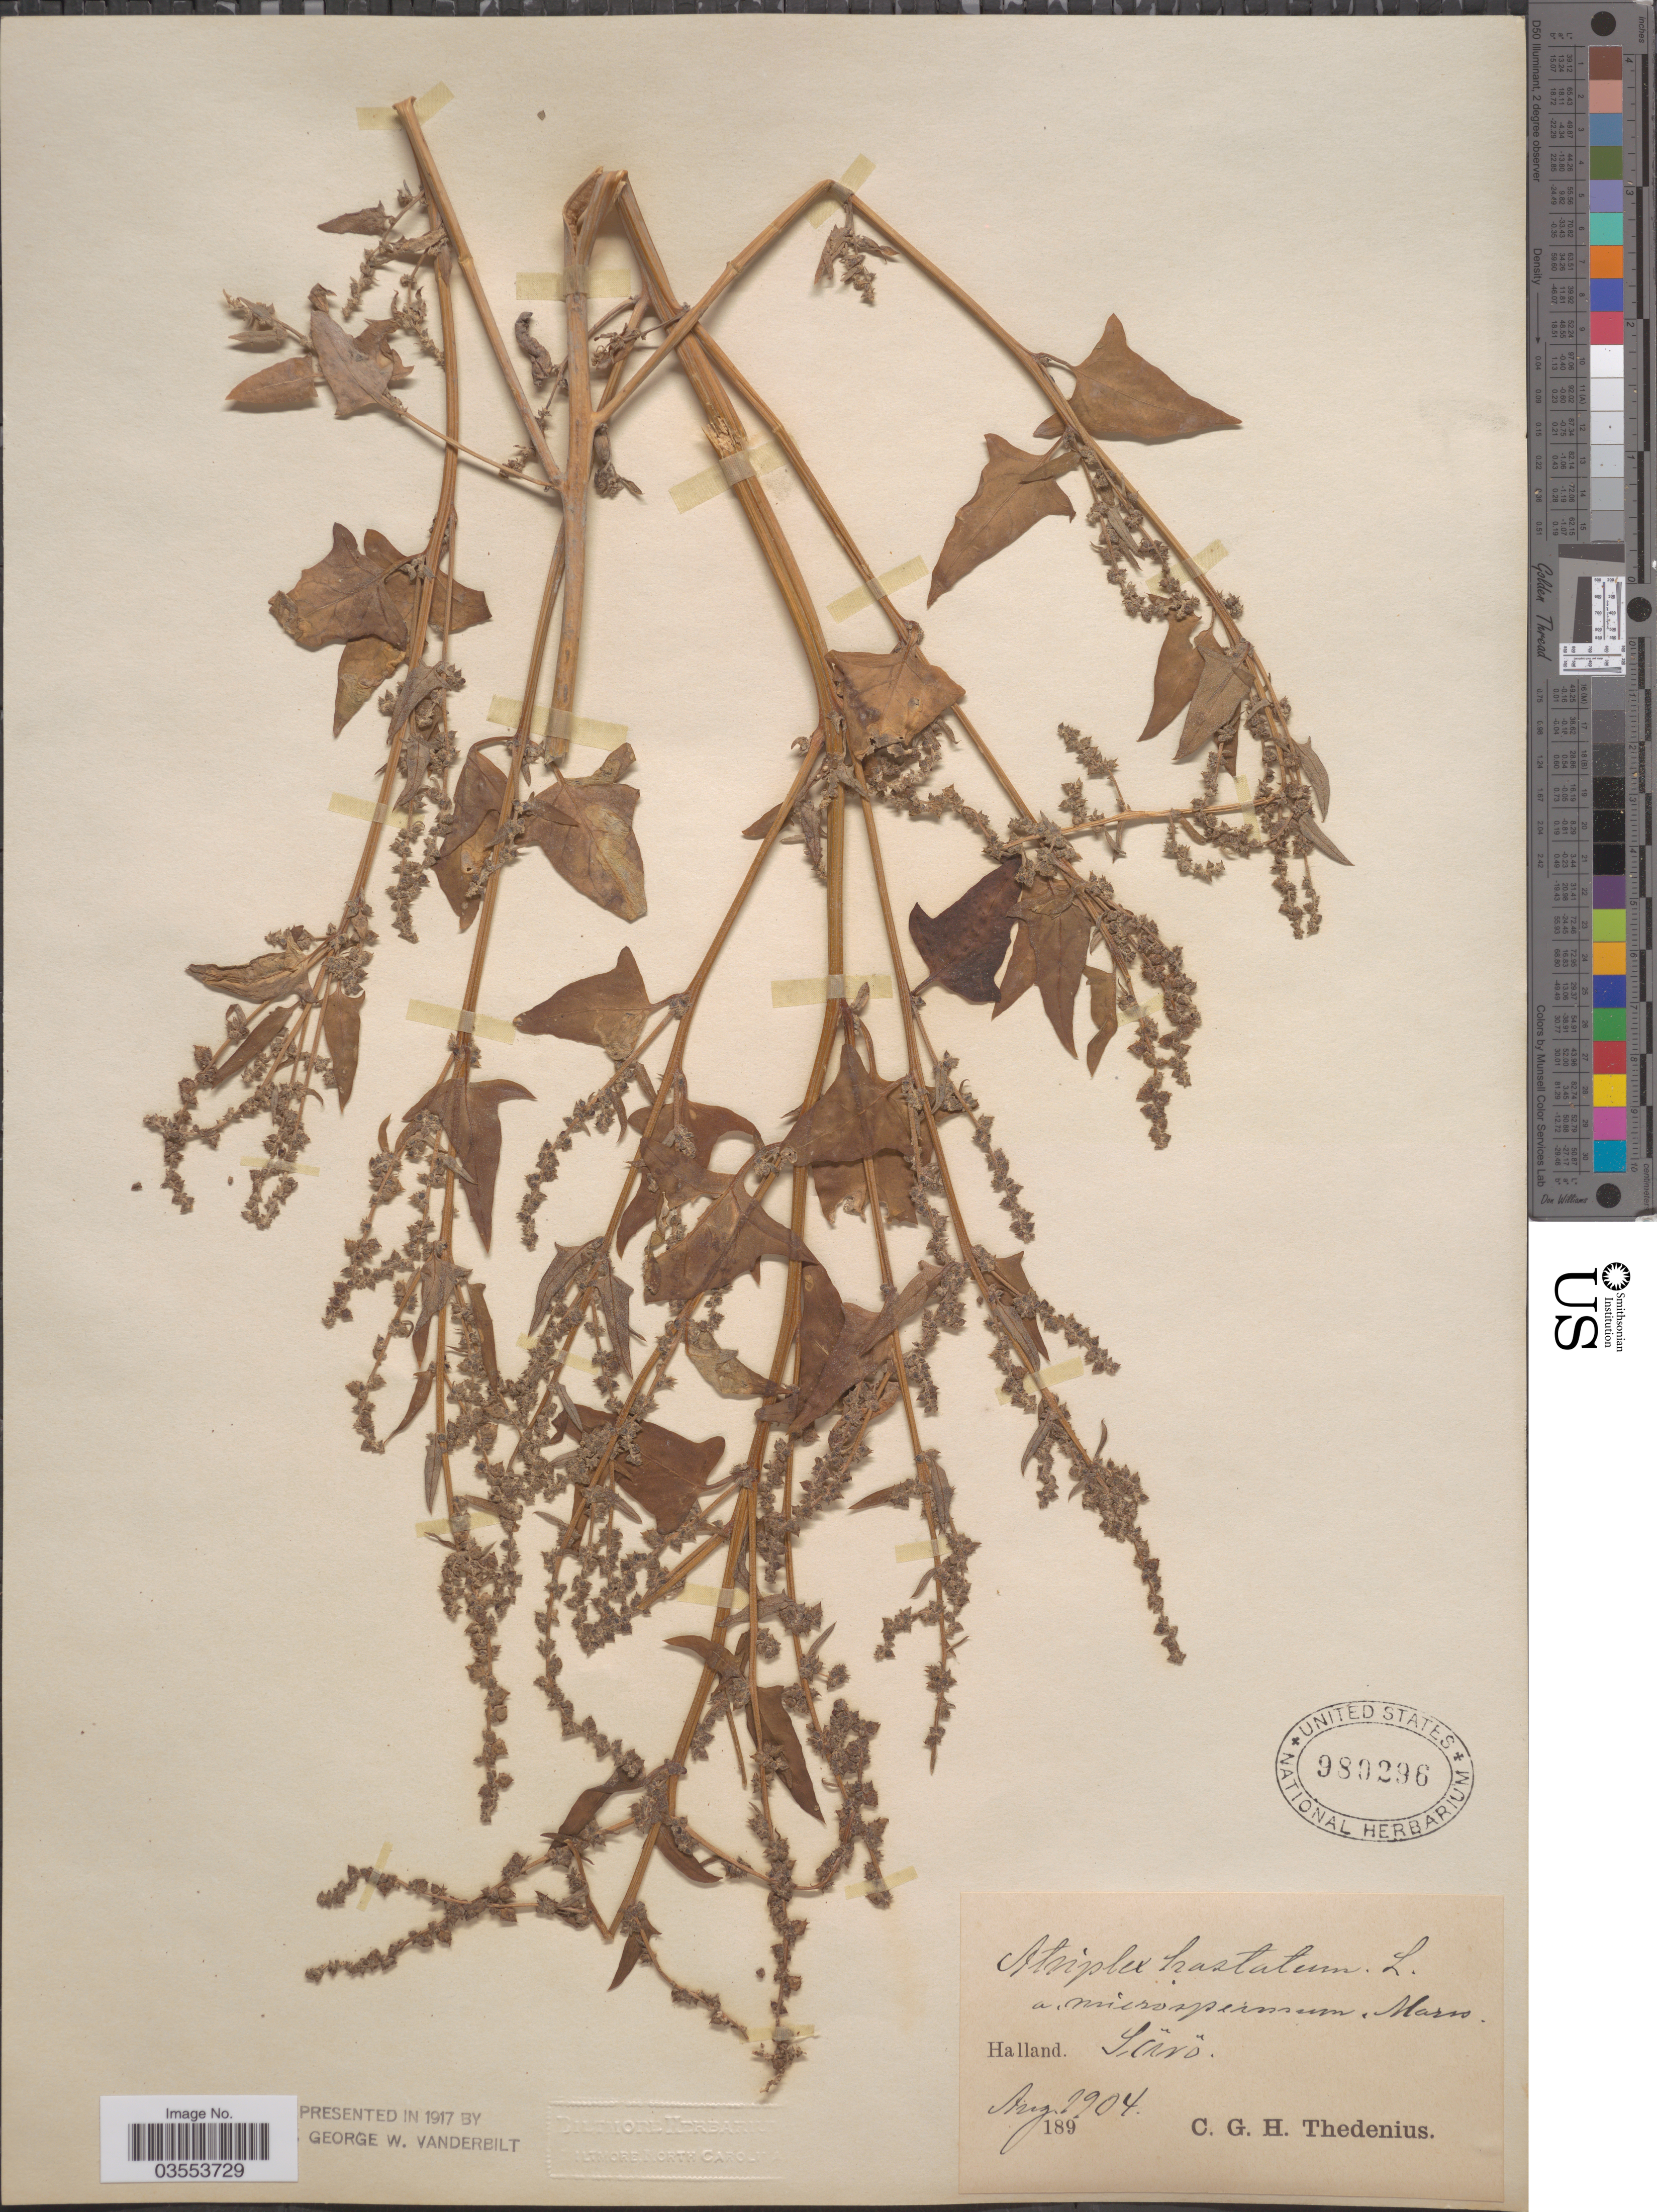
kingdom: Plantae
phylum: Tracheophyta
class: Magnoliopsida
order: Caryophyllales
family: Amaranthaceae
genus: Atriplex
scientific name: Atriplex hastata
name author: L.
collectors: C. Thedenius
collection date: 1904-08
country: Sweden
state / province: Halland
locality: Särö.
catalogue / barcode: US 980296